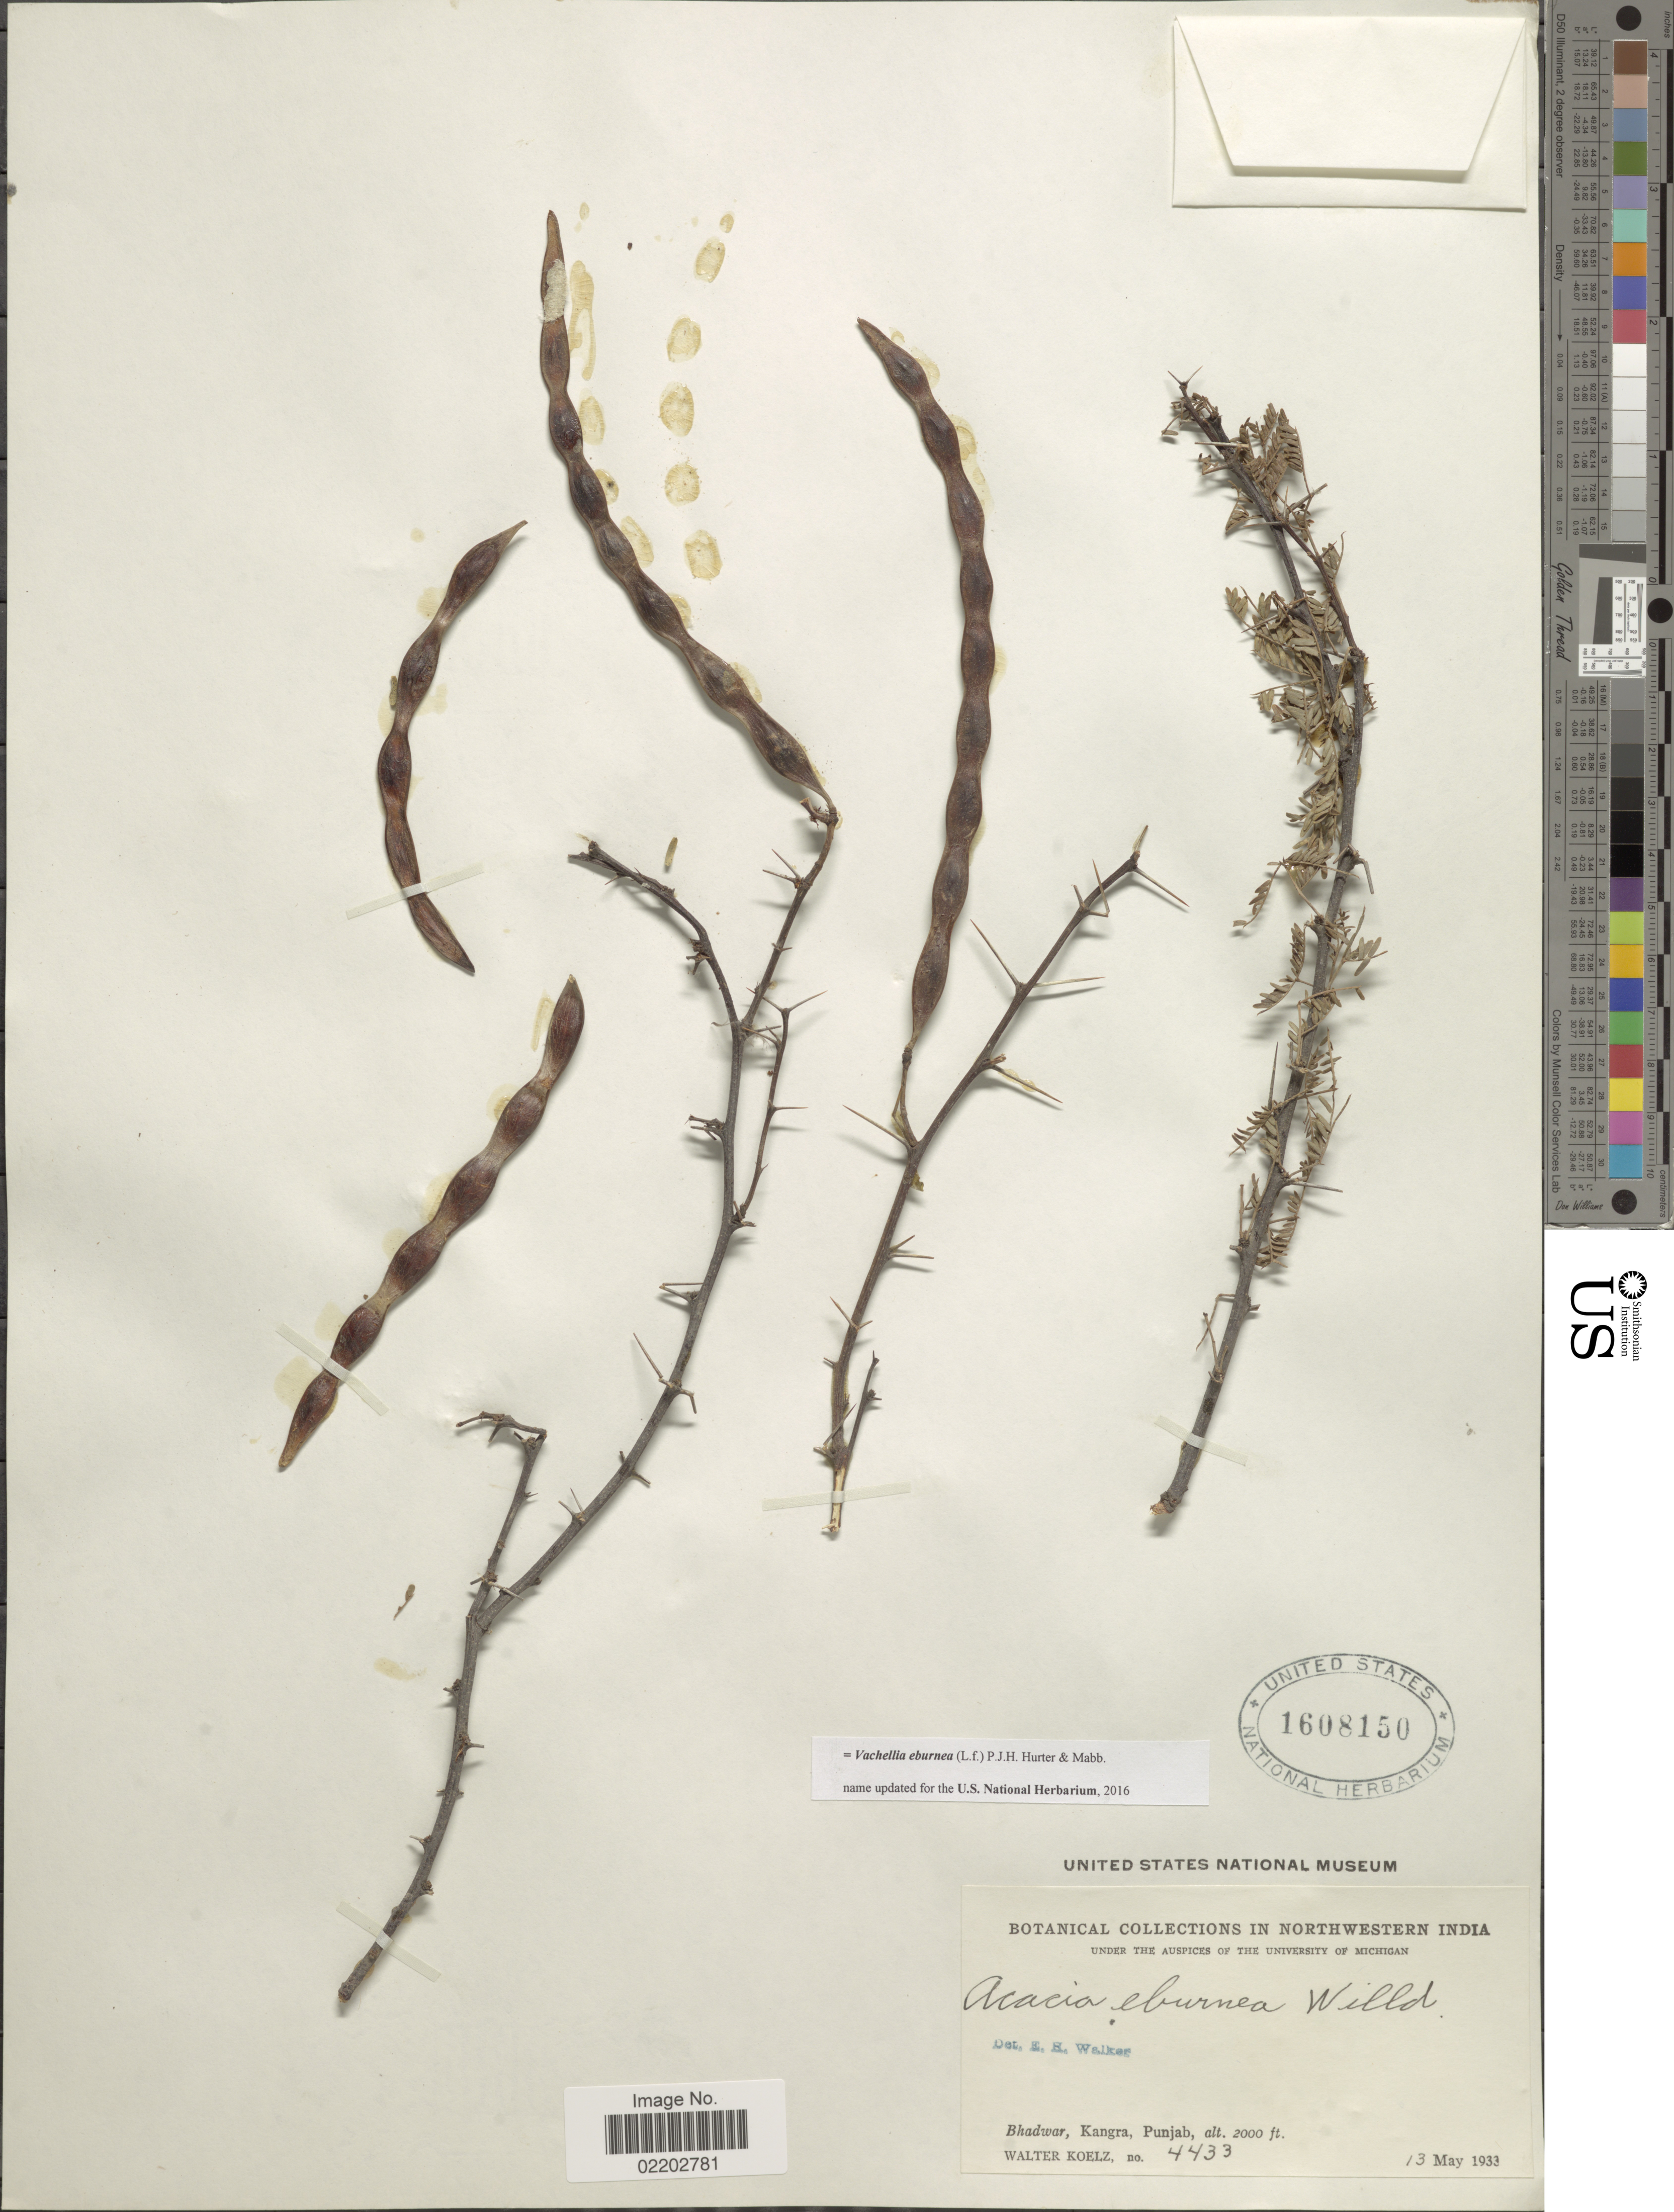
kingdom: Plantae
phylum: Tracheophyta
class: Magnoliopsida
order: Fabales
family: Fabaceae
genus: Vachellia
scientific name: Vachellia eburnea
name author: (L. f.) P.J.H. Hurter & Mabb.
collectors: W. N. Koelz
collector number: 443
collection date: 1933-05-13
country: India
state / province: Himachal Pradesh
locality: Northwestern India, Badwar, Kangra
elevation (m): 610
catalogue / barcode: US 1608150